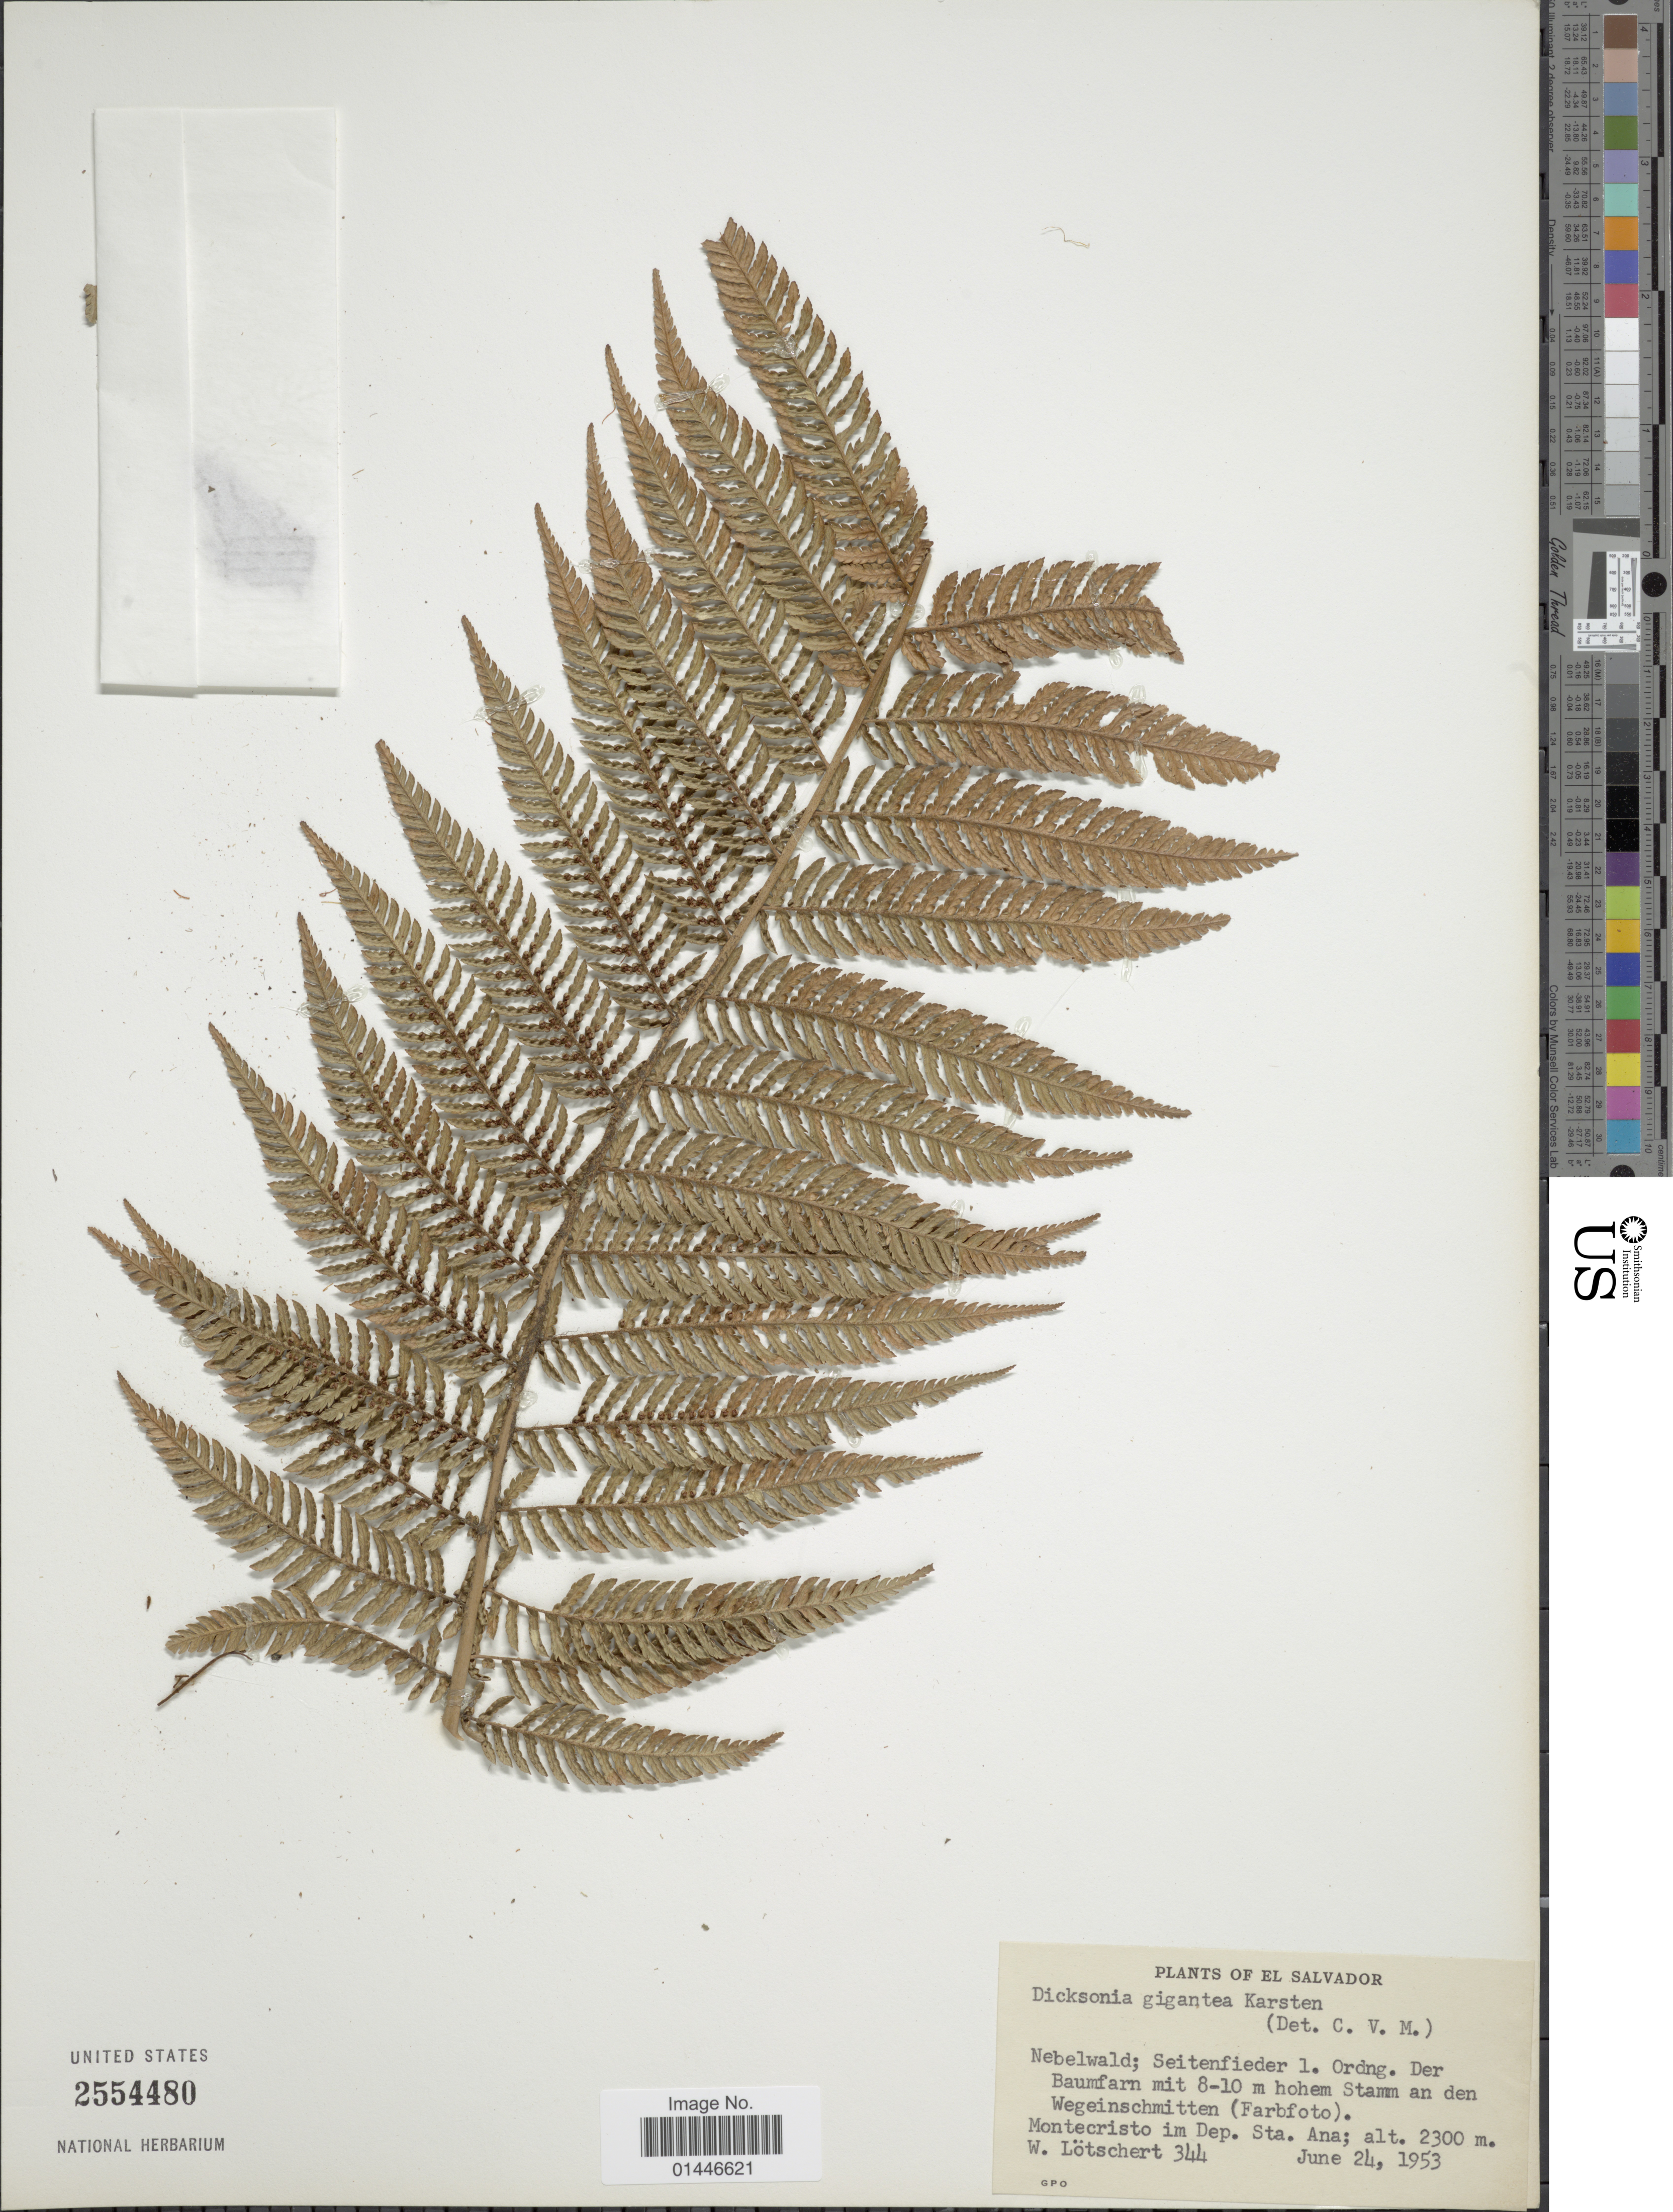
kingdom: Plantae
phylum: Tracheophyta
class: Polypodiopsida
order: Cyatheales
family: Dicksoniaceae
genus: Dicksonia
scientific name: Dicksonia gigantea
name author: H. Karst.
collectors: W. Lötschert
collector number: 344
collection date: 1953-06-24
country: El Salvador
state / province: Santa Ana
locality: Montecristo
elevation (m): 2300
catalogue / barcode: US 2554480